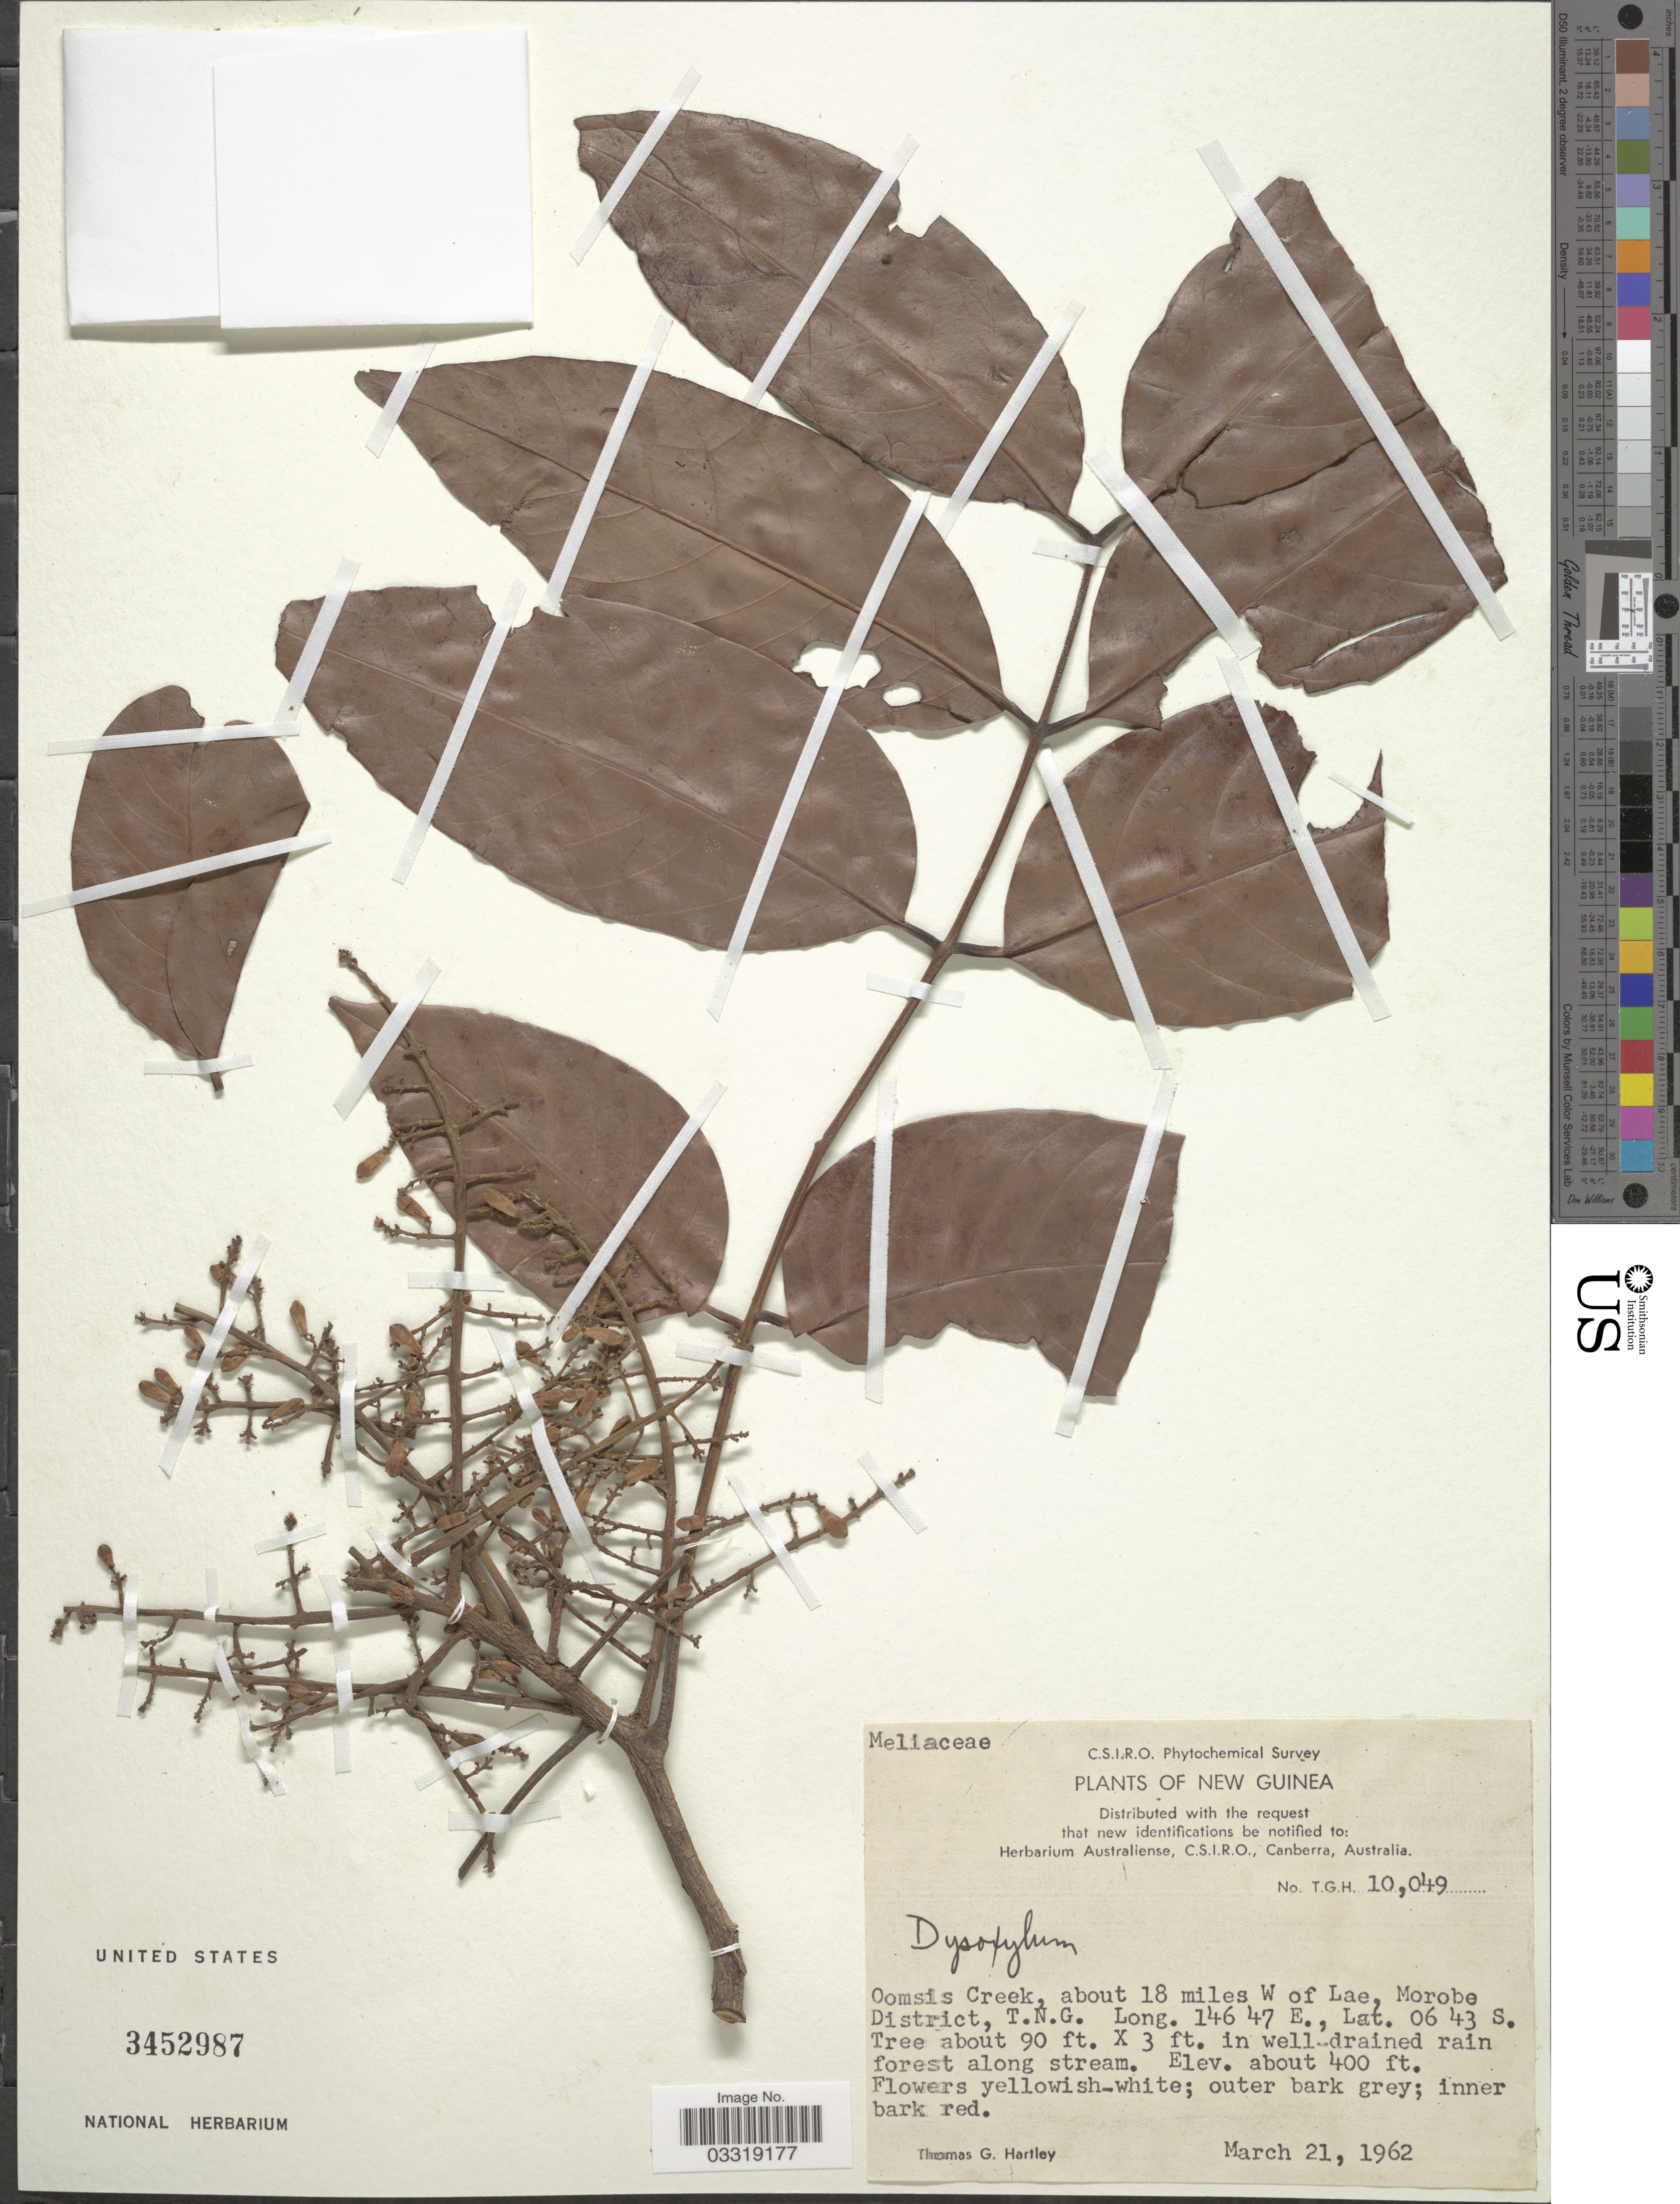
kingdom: Plantae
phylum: Tracheophyta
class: Magnoliopsida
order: Sapindales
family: Meliaceae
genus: Prasoxylon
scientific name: Prasoxylon excelsum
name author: (Spreng.) Mabb.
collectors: T. G. Hartley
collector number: T.G.H. 10049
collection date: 1962-03-21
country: Papua New Guinea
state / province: Morobe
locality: New Guinea. Oomsis Creek, about 18 miles W of Lae, Morobe District, T.N.G.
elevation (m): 122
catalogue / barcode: US 3452987